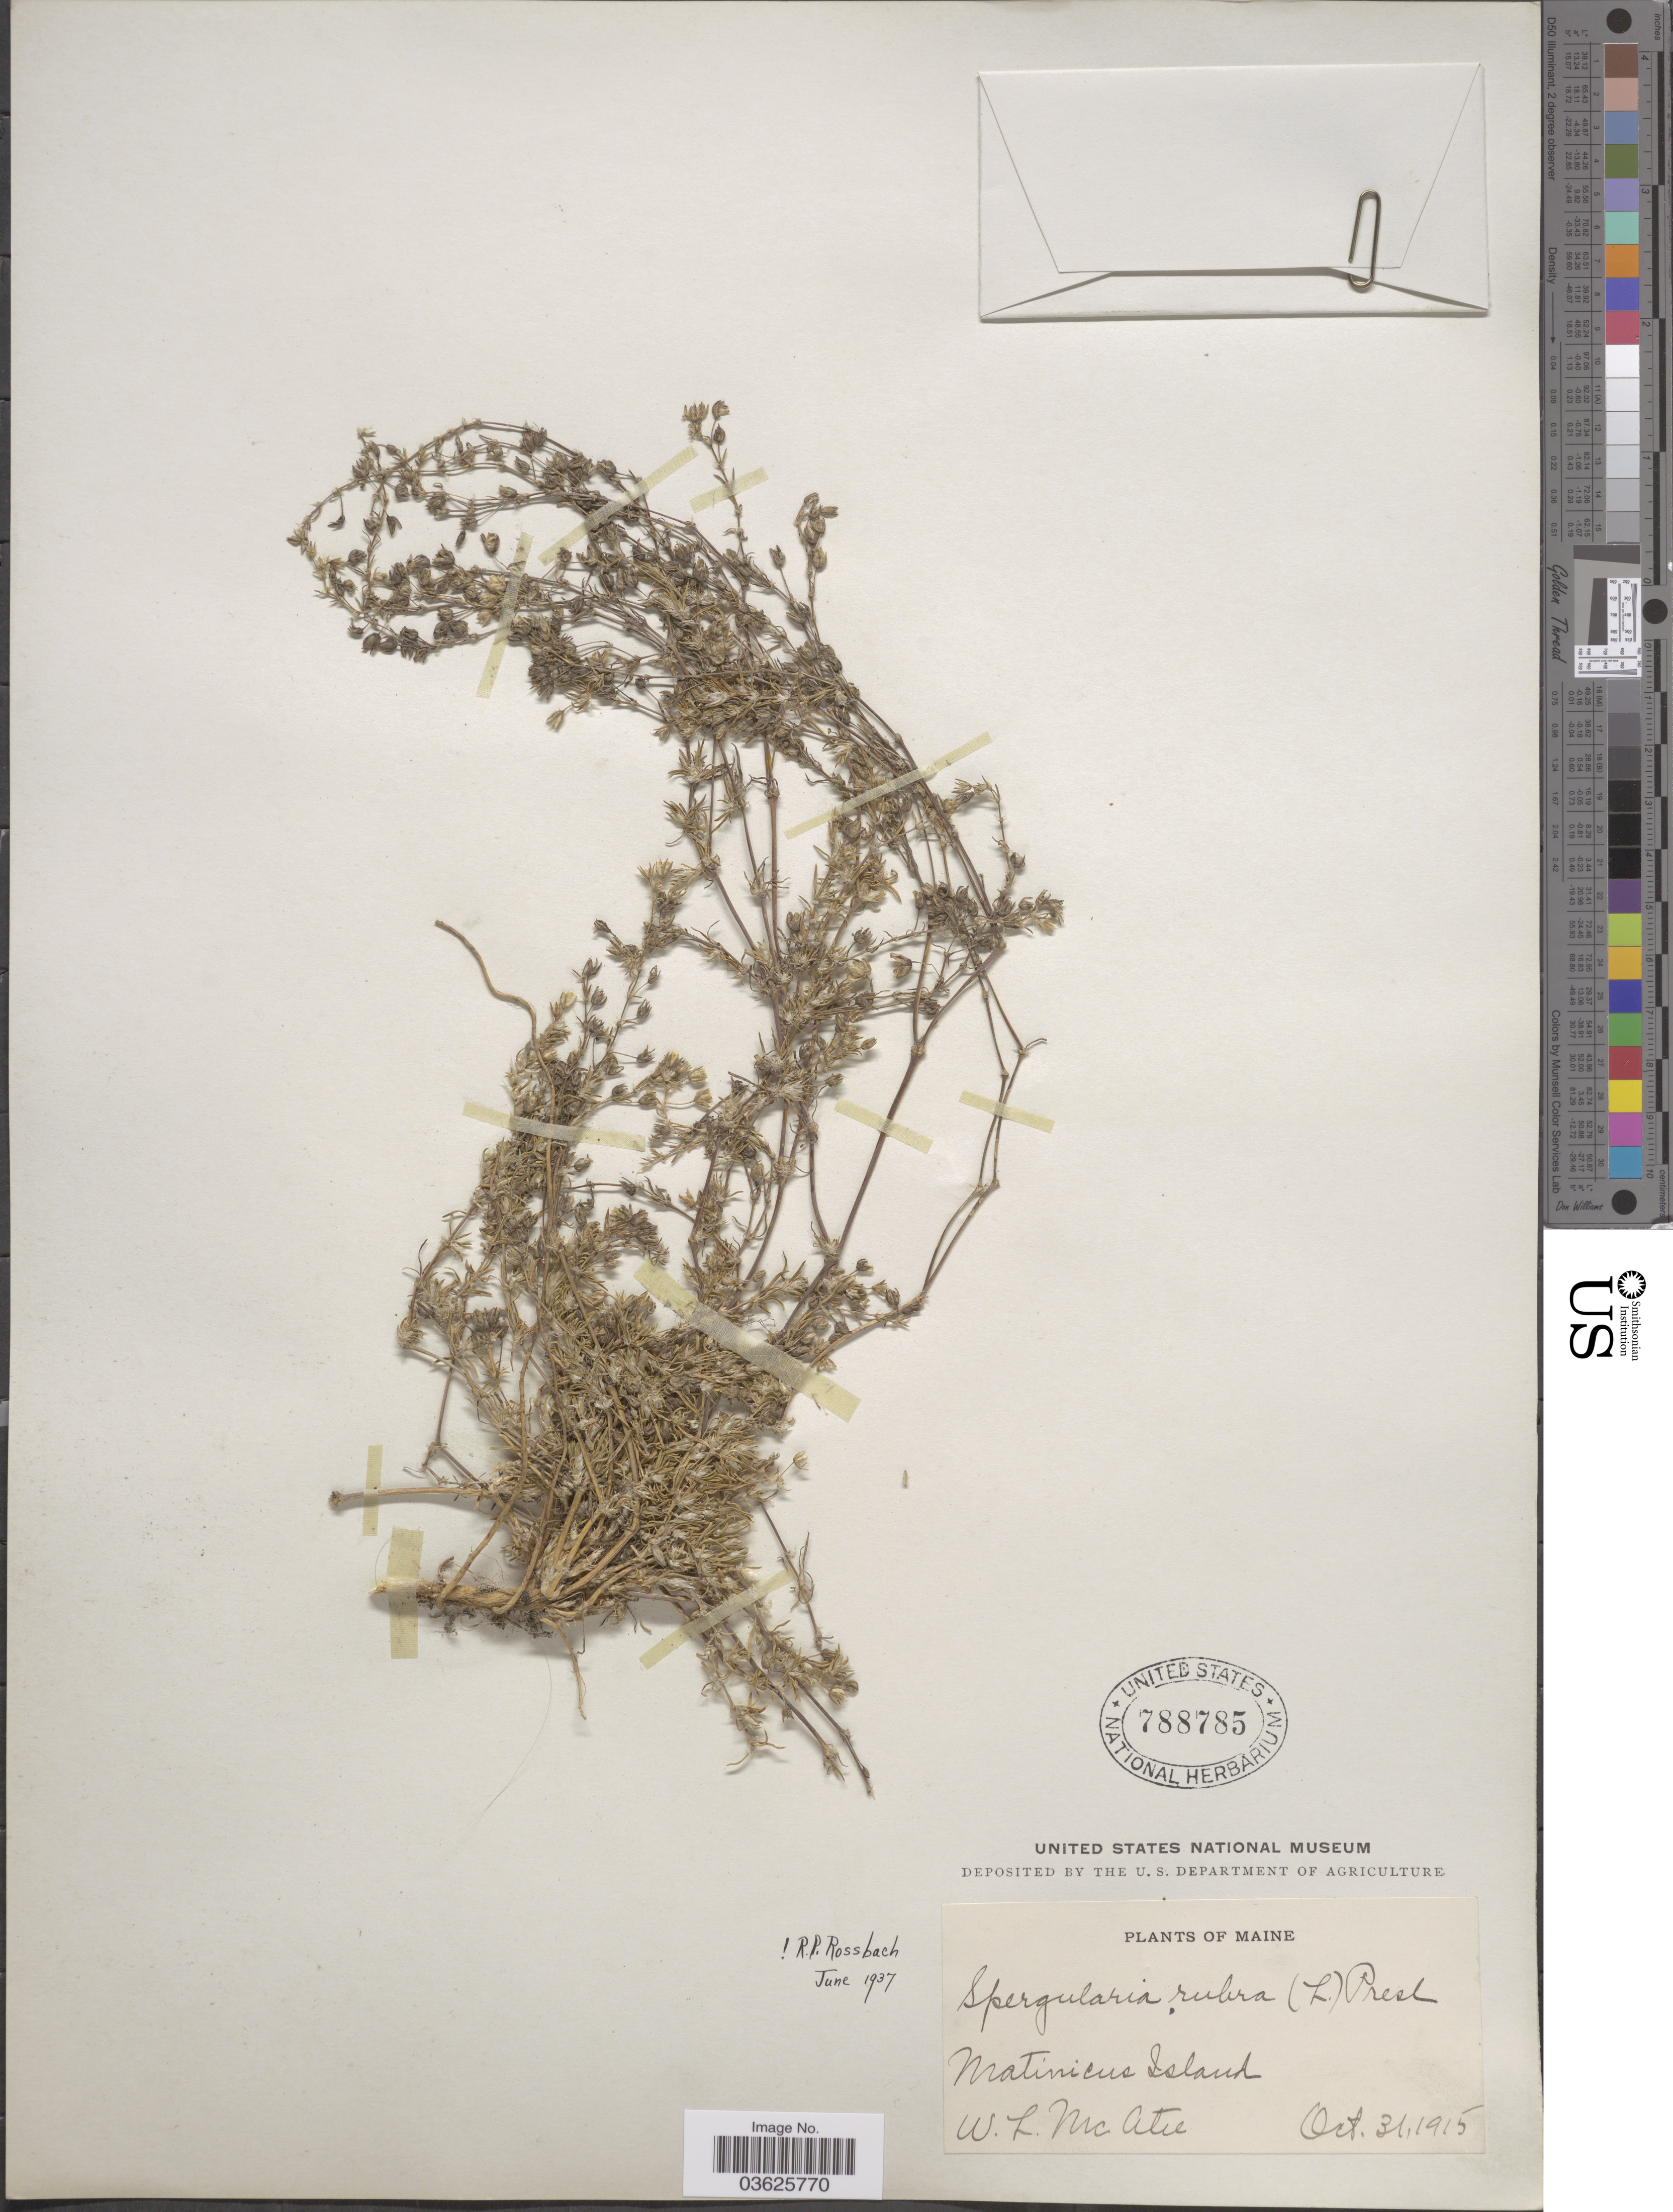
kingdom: Plantae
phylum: Tracheophyta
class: Magnoliopsida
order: Caryophyllales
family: Caryophyllaceae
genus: Spergularia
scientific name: Spergularia rubra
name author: (L.) J. Presl & C. Presl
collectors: W. McAtee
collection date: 1915-10-31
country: United States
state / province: Maine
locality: Matinicus Island.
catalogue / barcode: US 788785